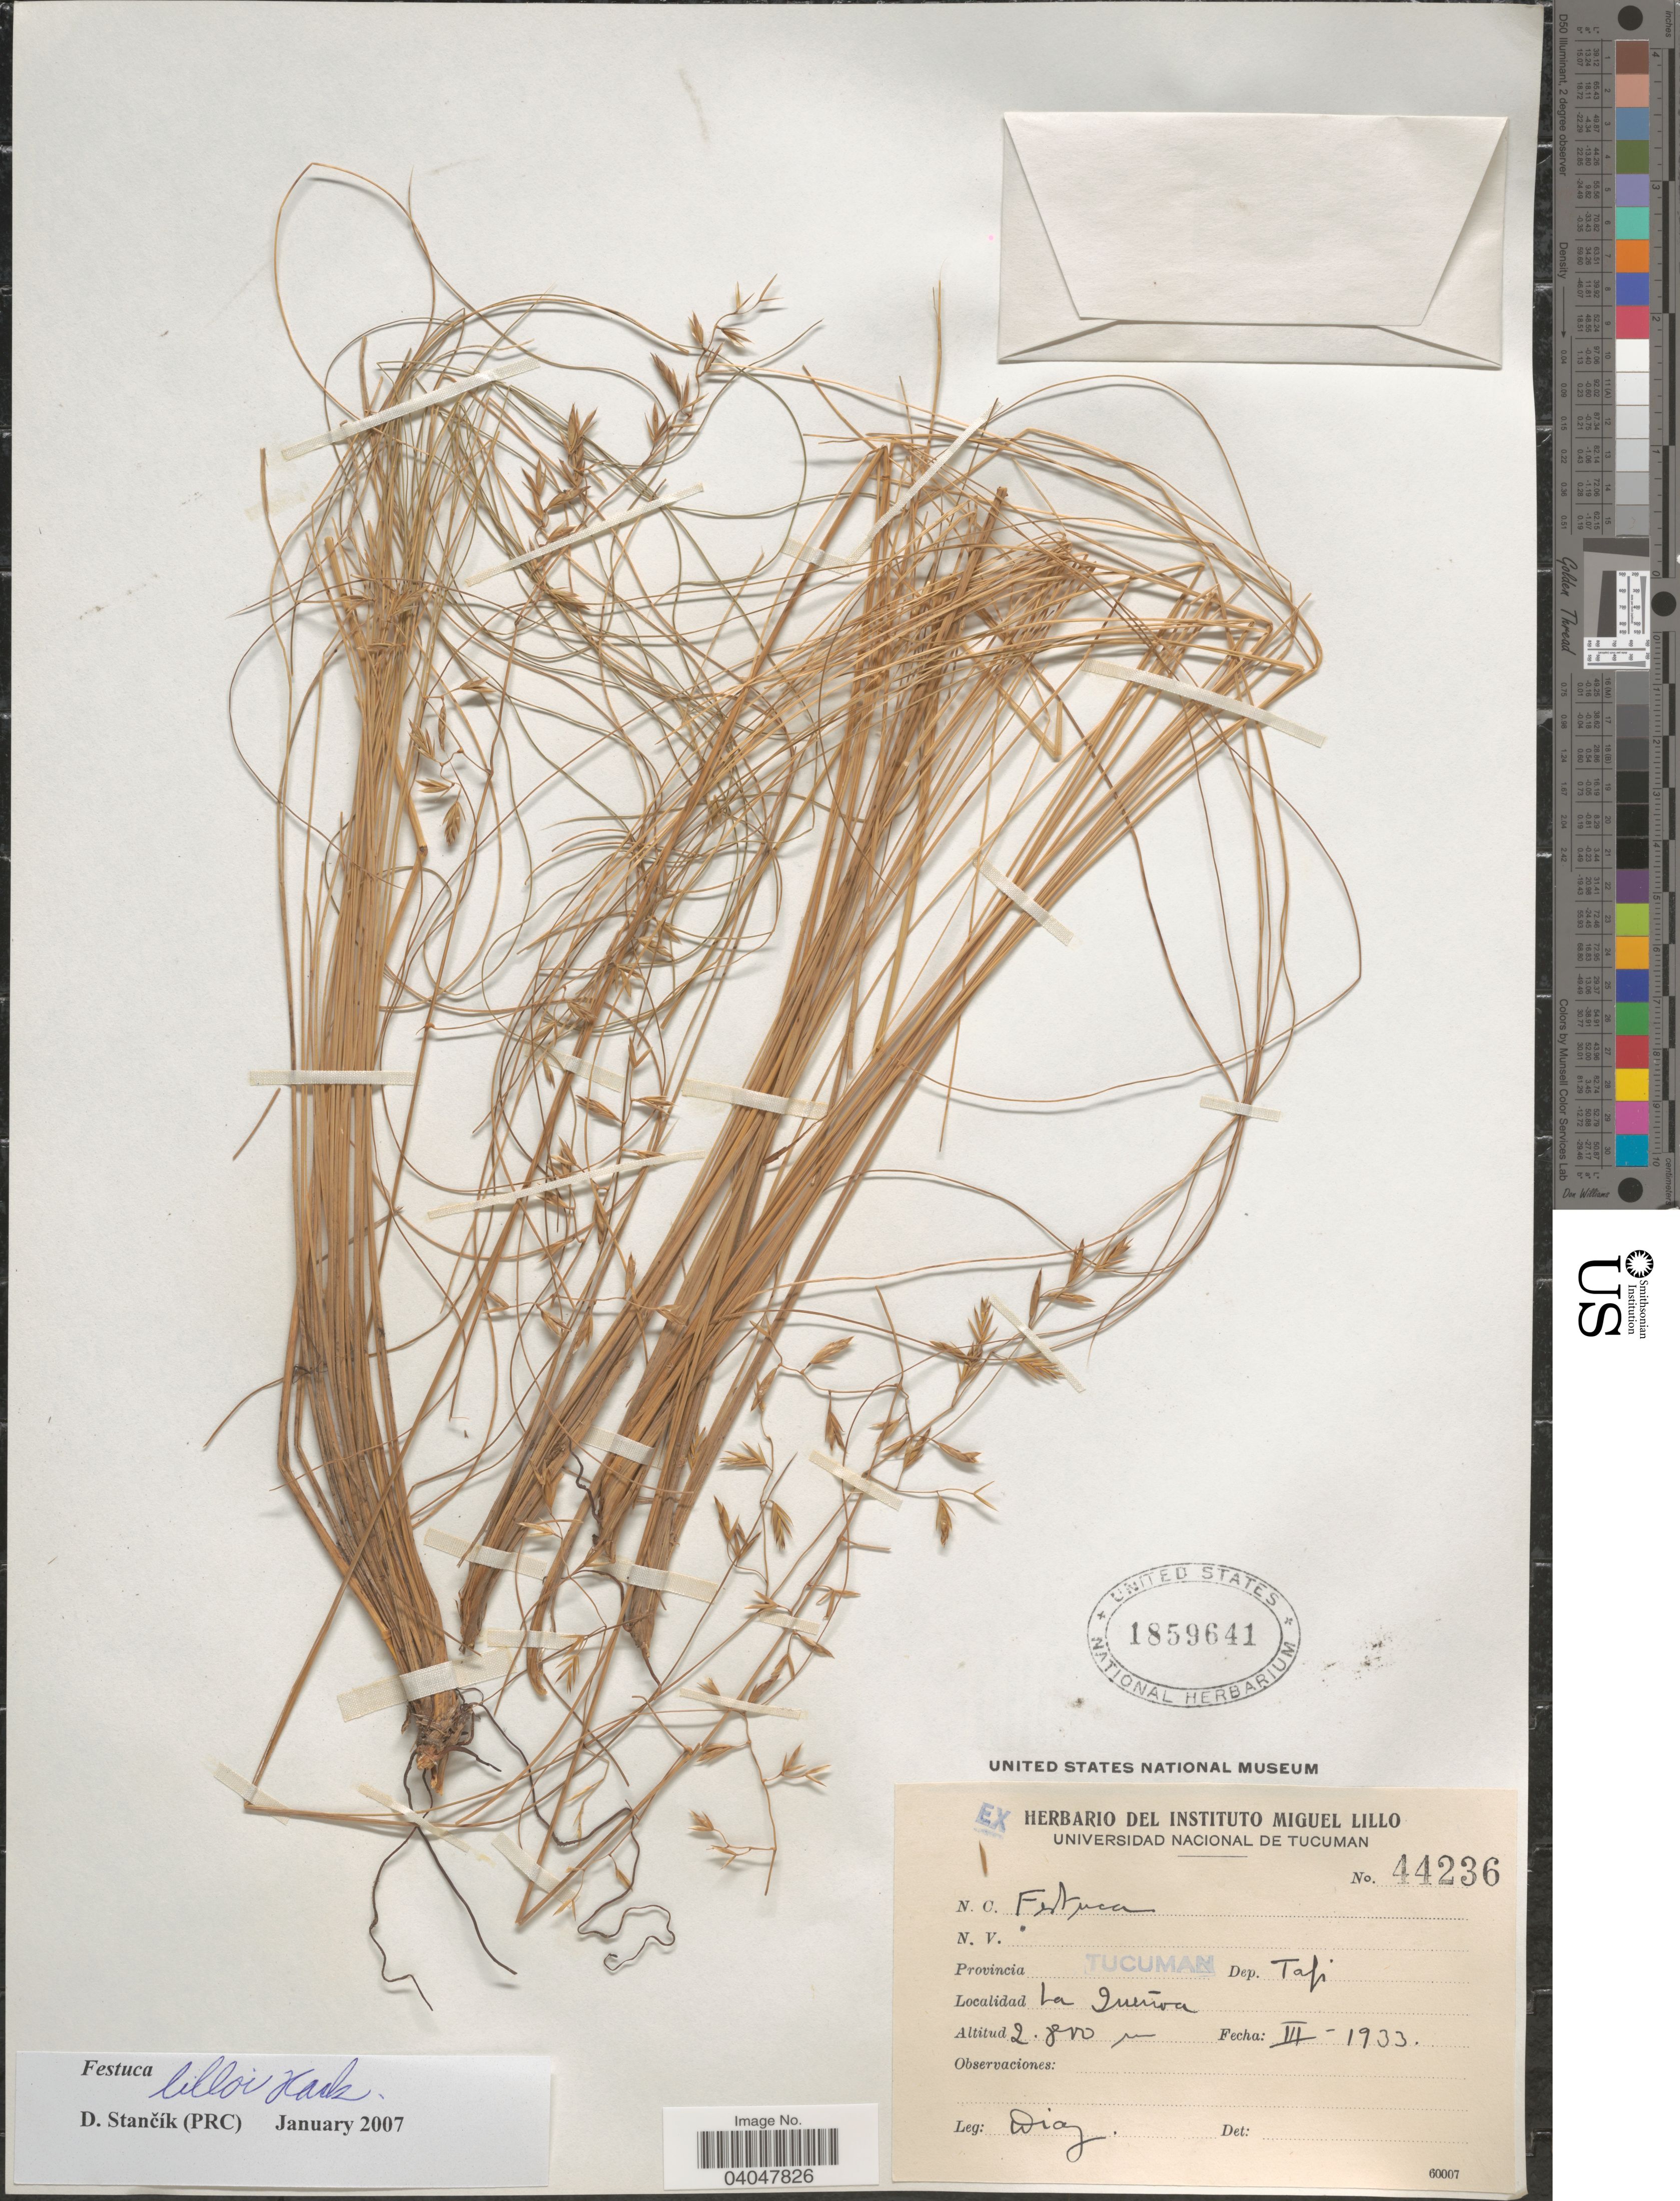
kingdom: Plantae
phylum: Tracheophyta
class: Liliopsida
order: Poales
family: Poaceae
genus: Festuca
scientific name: Festuca lilloi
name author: Hack. in Stuck.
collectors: Diaz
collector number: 44236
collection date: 1933-03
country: Argentina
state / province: Tucuman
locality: Dep Tafi. La Quénoa [interpreted].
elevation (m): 2800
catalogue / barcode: US 1859641